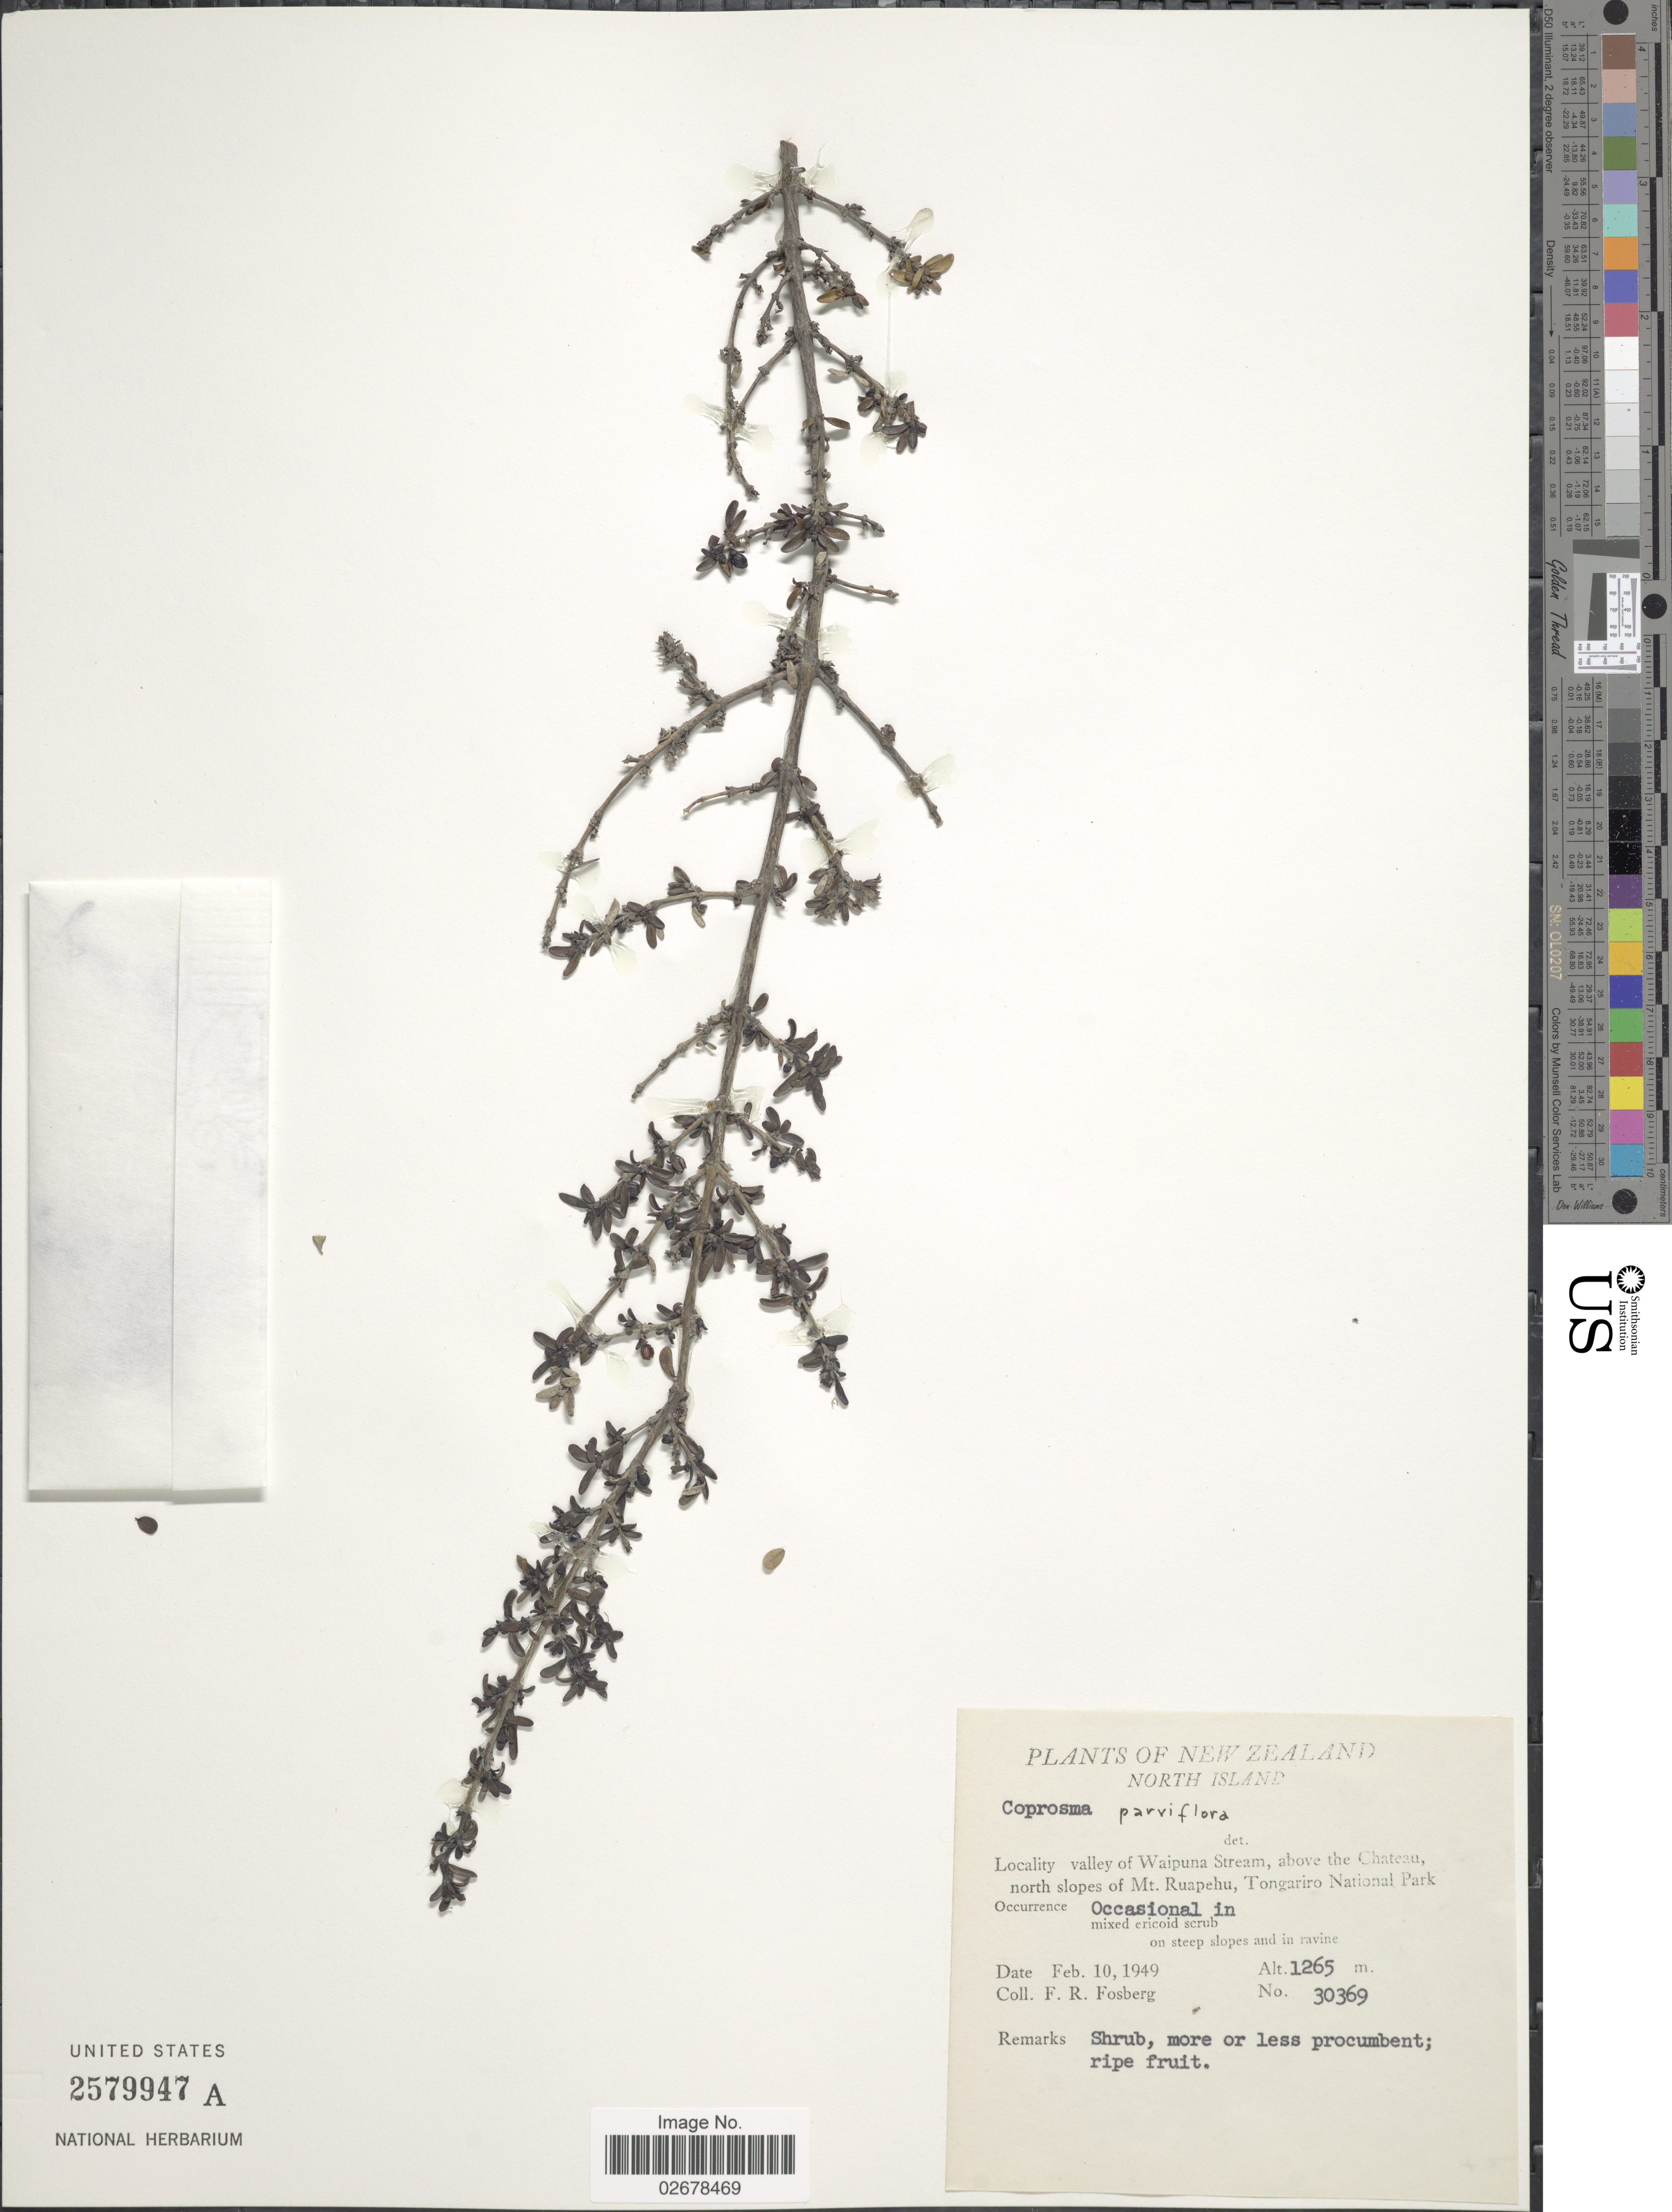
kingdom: Plantae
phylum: Tracheophyta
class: Magnoliopsida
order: Gentianales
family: Rubiaceae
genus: Coprosma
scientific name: Coprosma parviflora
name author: Hook. f.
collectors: F. R. Fosberg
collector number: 30369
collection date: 1949-02-10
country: New Zealand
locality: North Island, valley of Waipuna Stream, above the Chateau, north slopes of Mt. Ruapehu, Tongariro National Park, on steep slopes and in ravine.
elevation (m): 1265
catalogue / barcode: US 2579947A